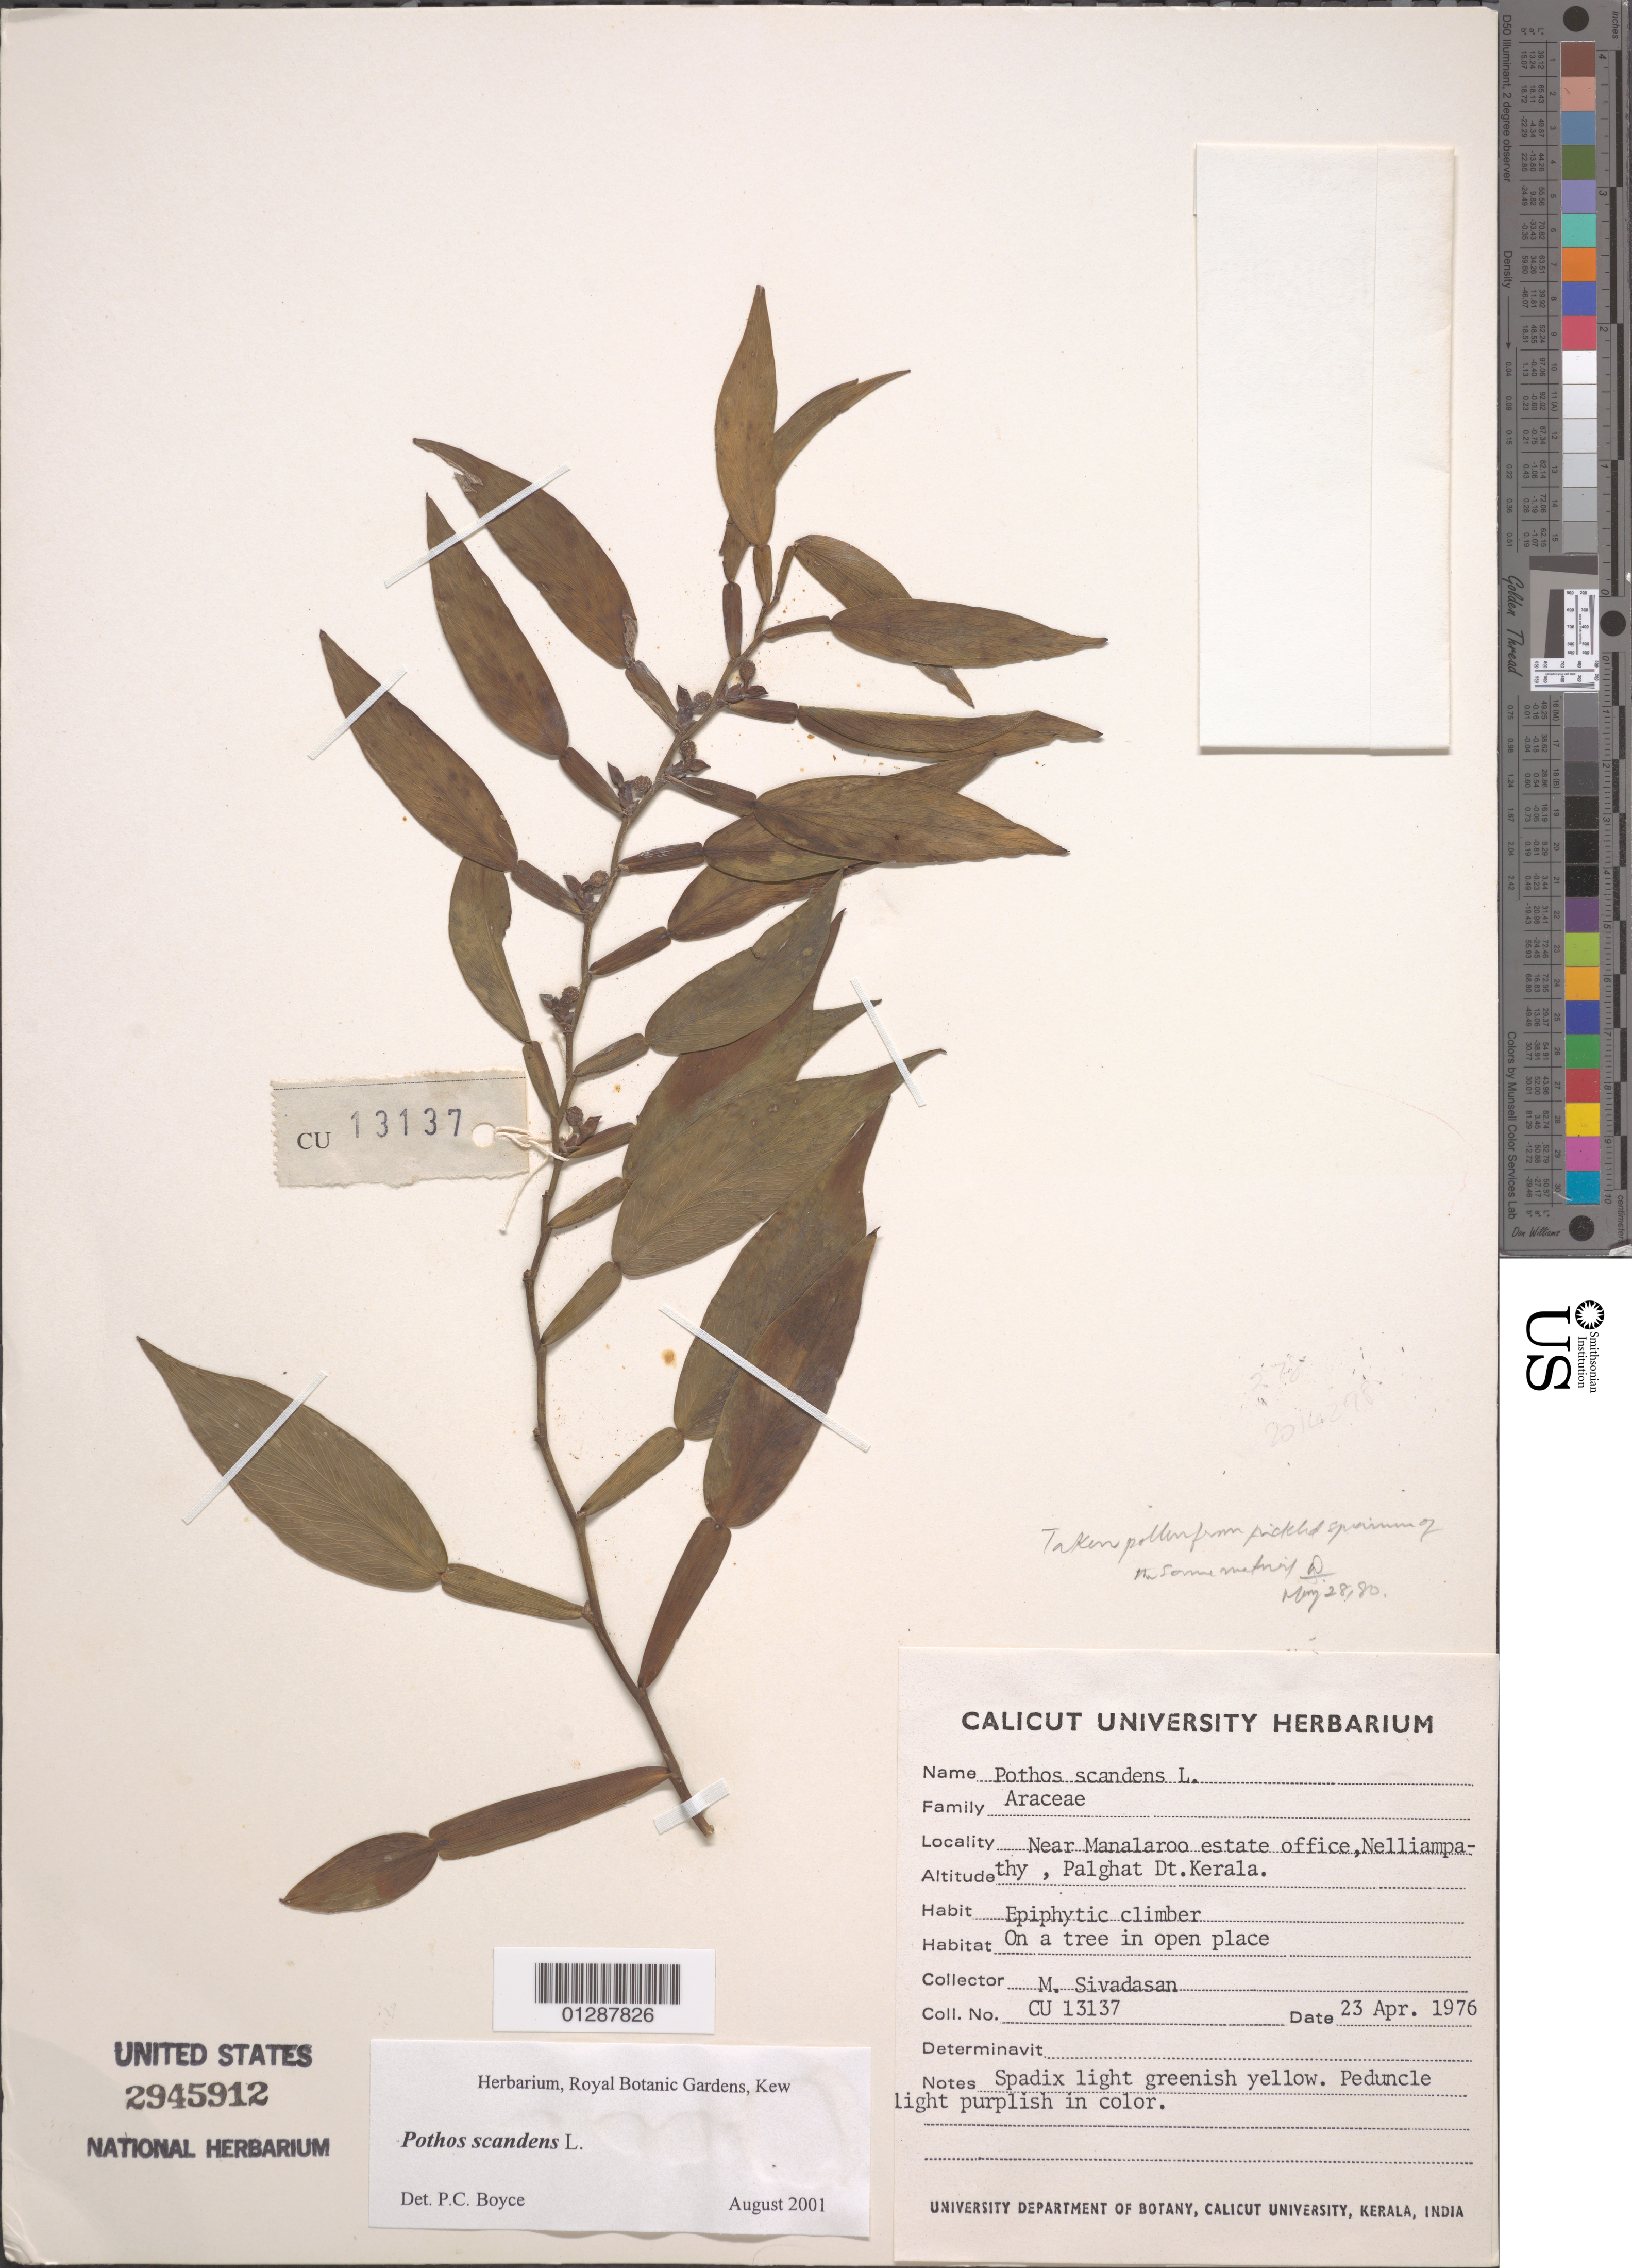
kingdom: Plantae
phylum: Tracheophyta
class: Liliopsida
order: Alismatales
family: Araceae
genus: Pothos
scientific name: Pothos scandens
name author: L.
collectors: M. Sivadasan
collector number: CU 13137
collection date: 1976-04-23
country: India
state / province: Kerala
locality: Near Manalaroo estate office, Nelliampathy, Palghat Dt.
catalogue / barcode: US 2945912